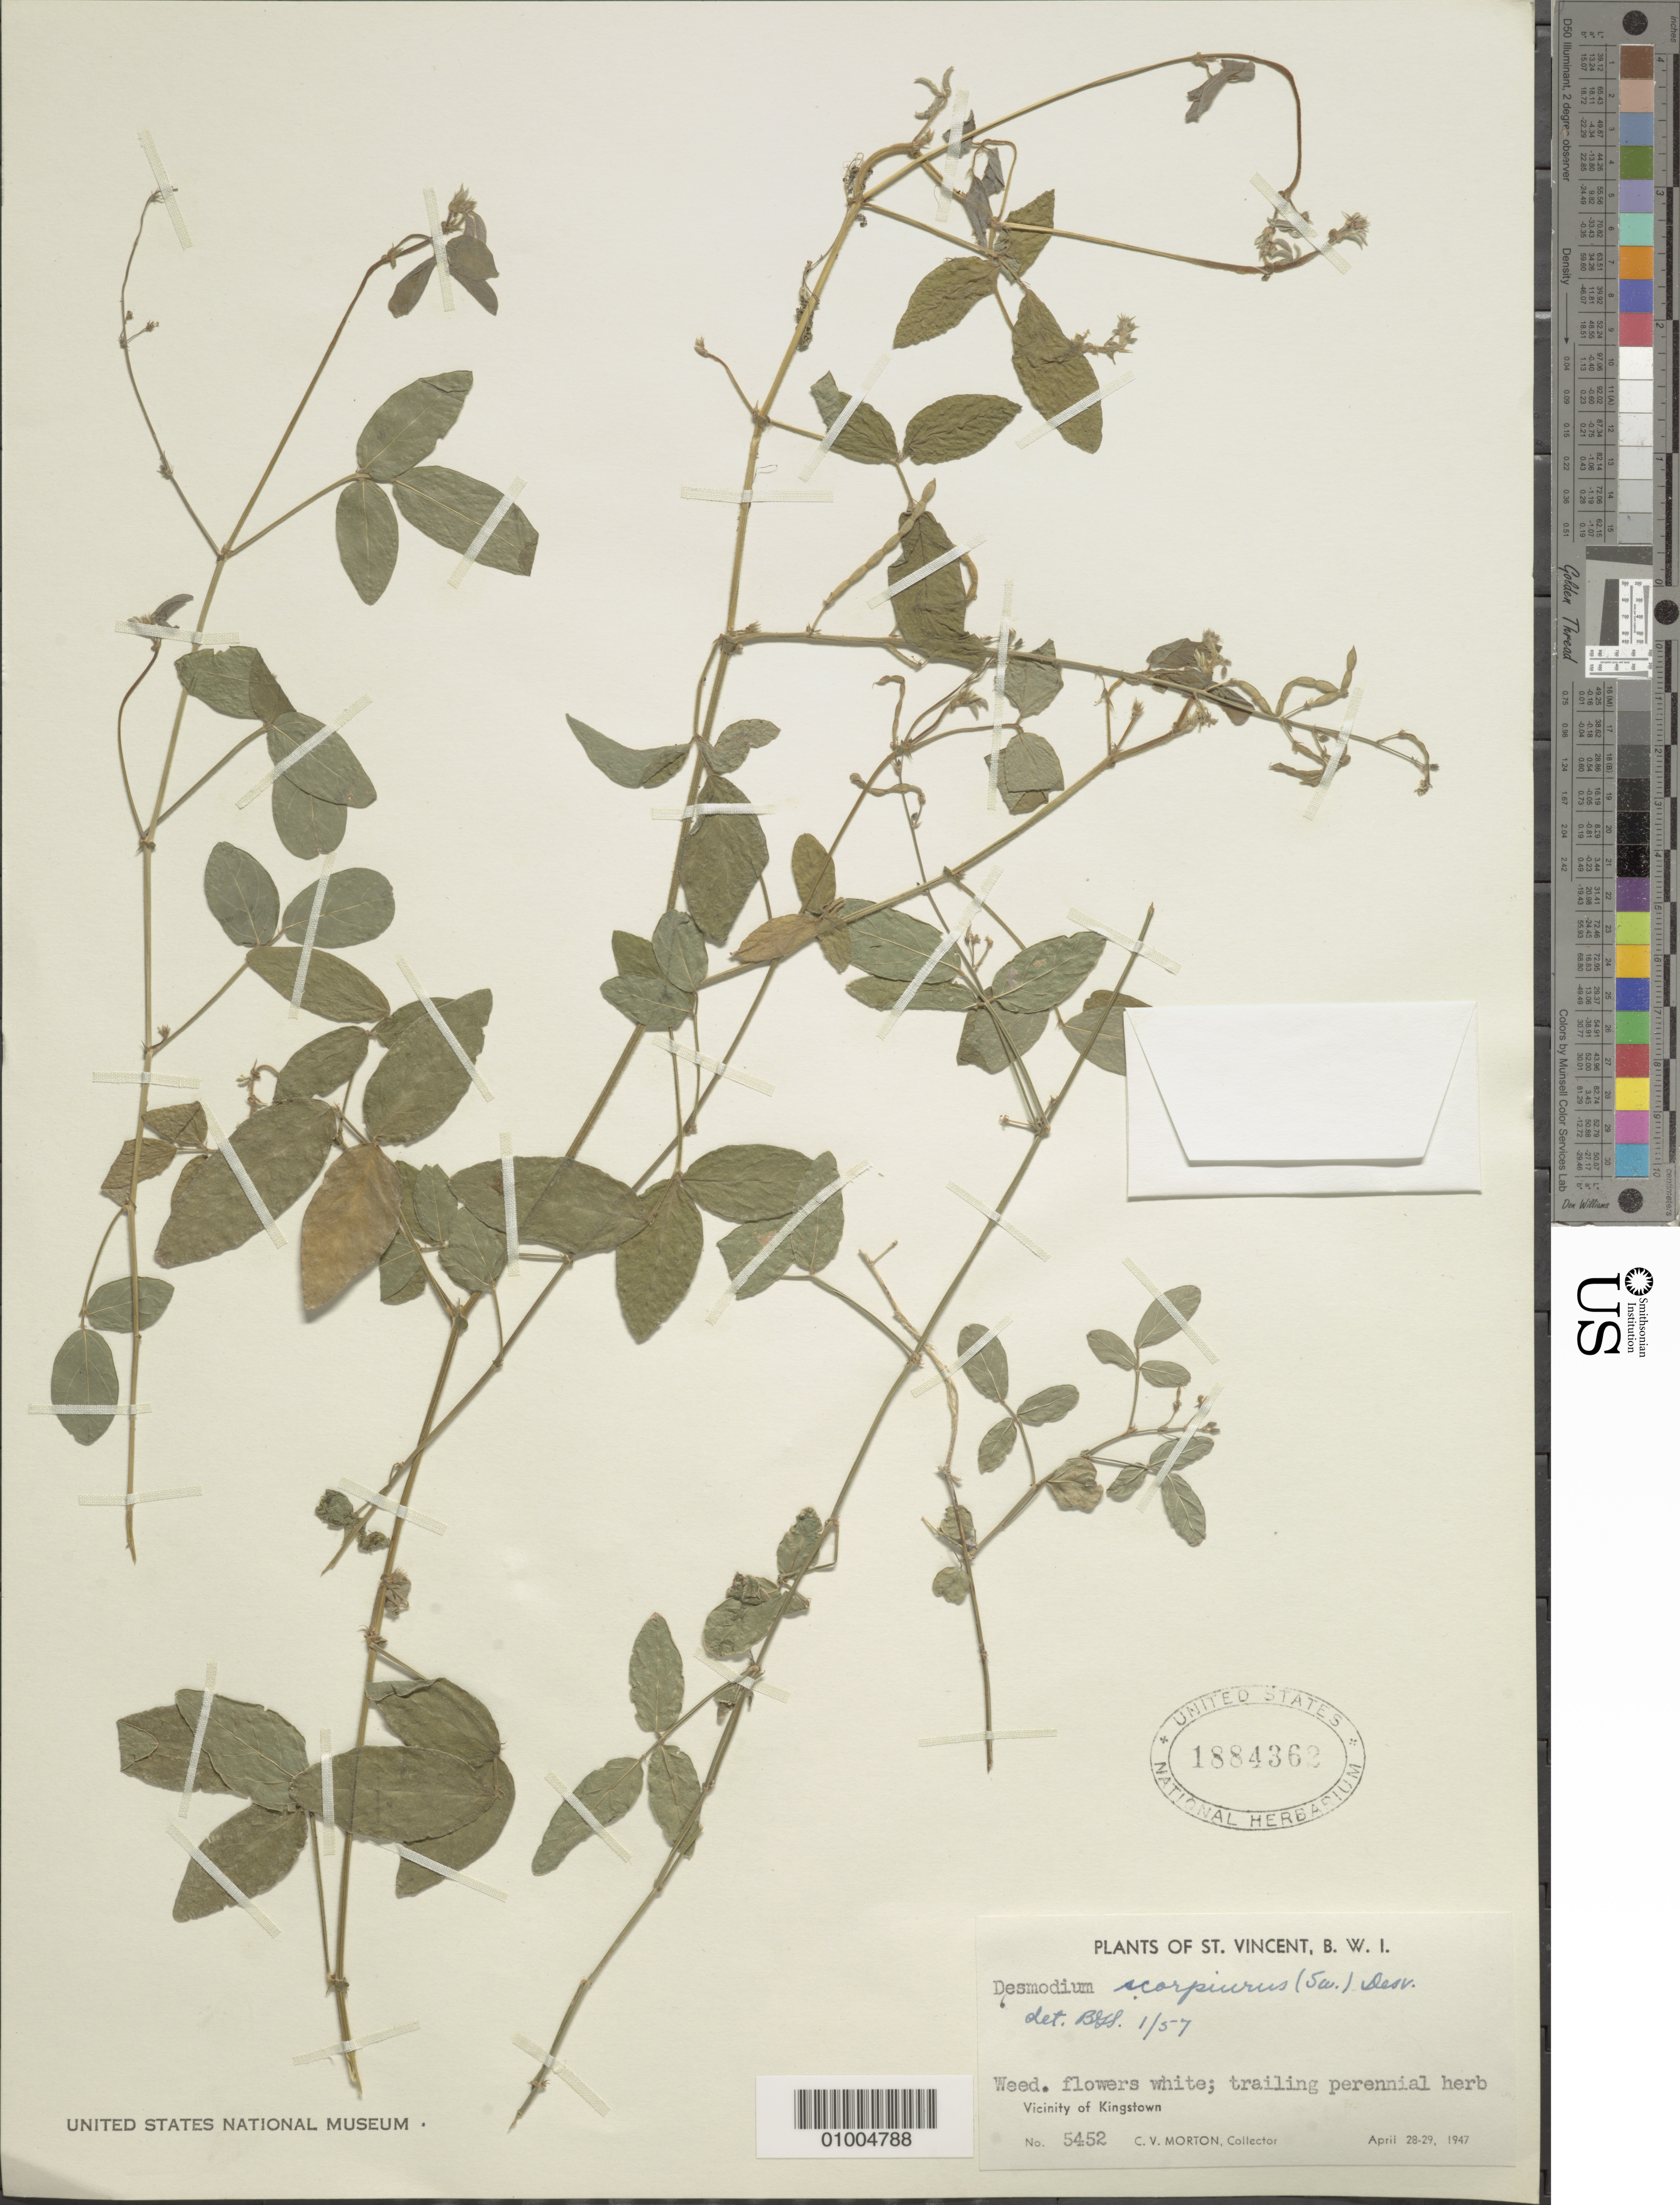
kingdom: Plantae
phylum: Tracheophyta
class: Magnoliopsida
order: Fabales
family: Fabaceae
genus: Desmodium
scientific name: Desmodium scorpiurus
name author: (Sw.) Desv. ex DC.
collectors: C. V. Morton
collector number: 5452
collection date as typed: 28 Apr 1947 to 29 Apr 1947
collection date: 1947-04-28/1947-04-29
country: St. Vincent - Grenadines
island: St. Vincent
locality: Weed. flowers white; trailing perennial herb in Vicinity of Kingstown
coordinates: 0 N, 0 E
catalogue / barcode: US 1884362